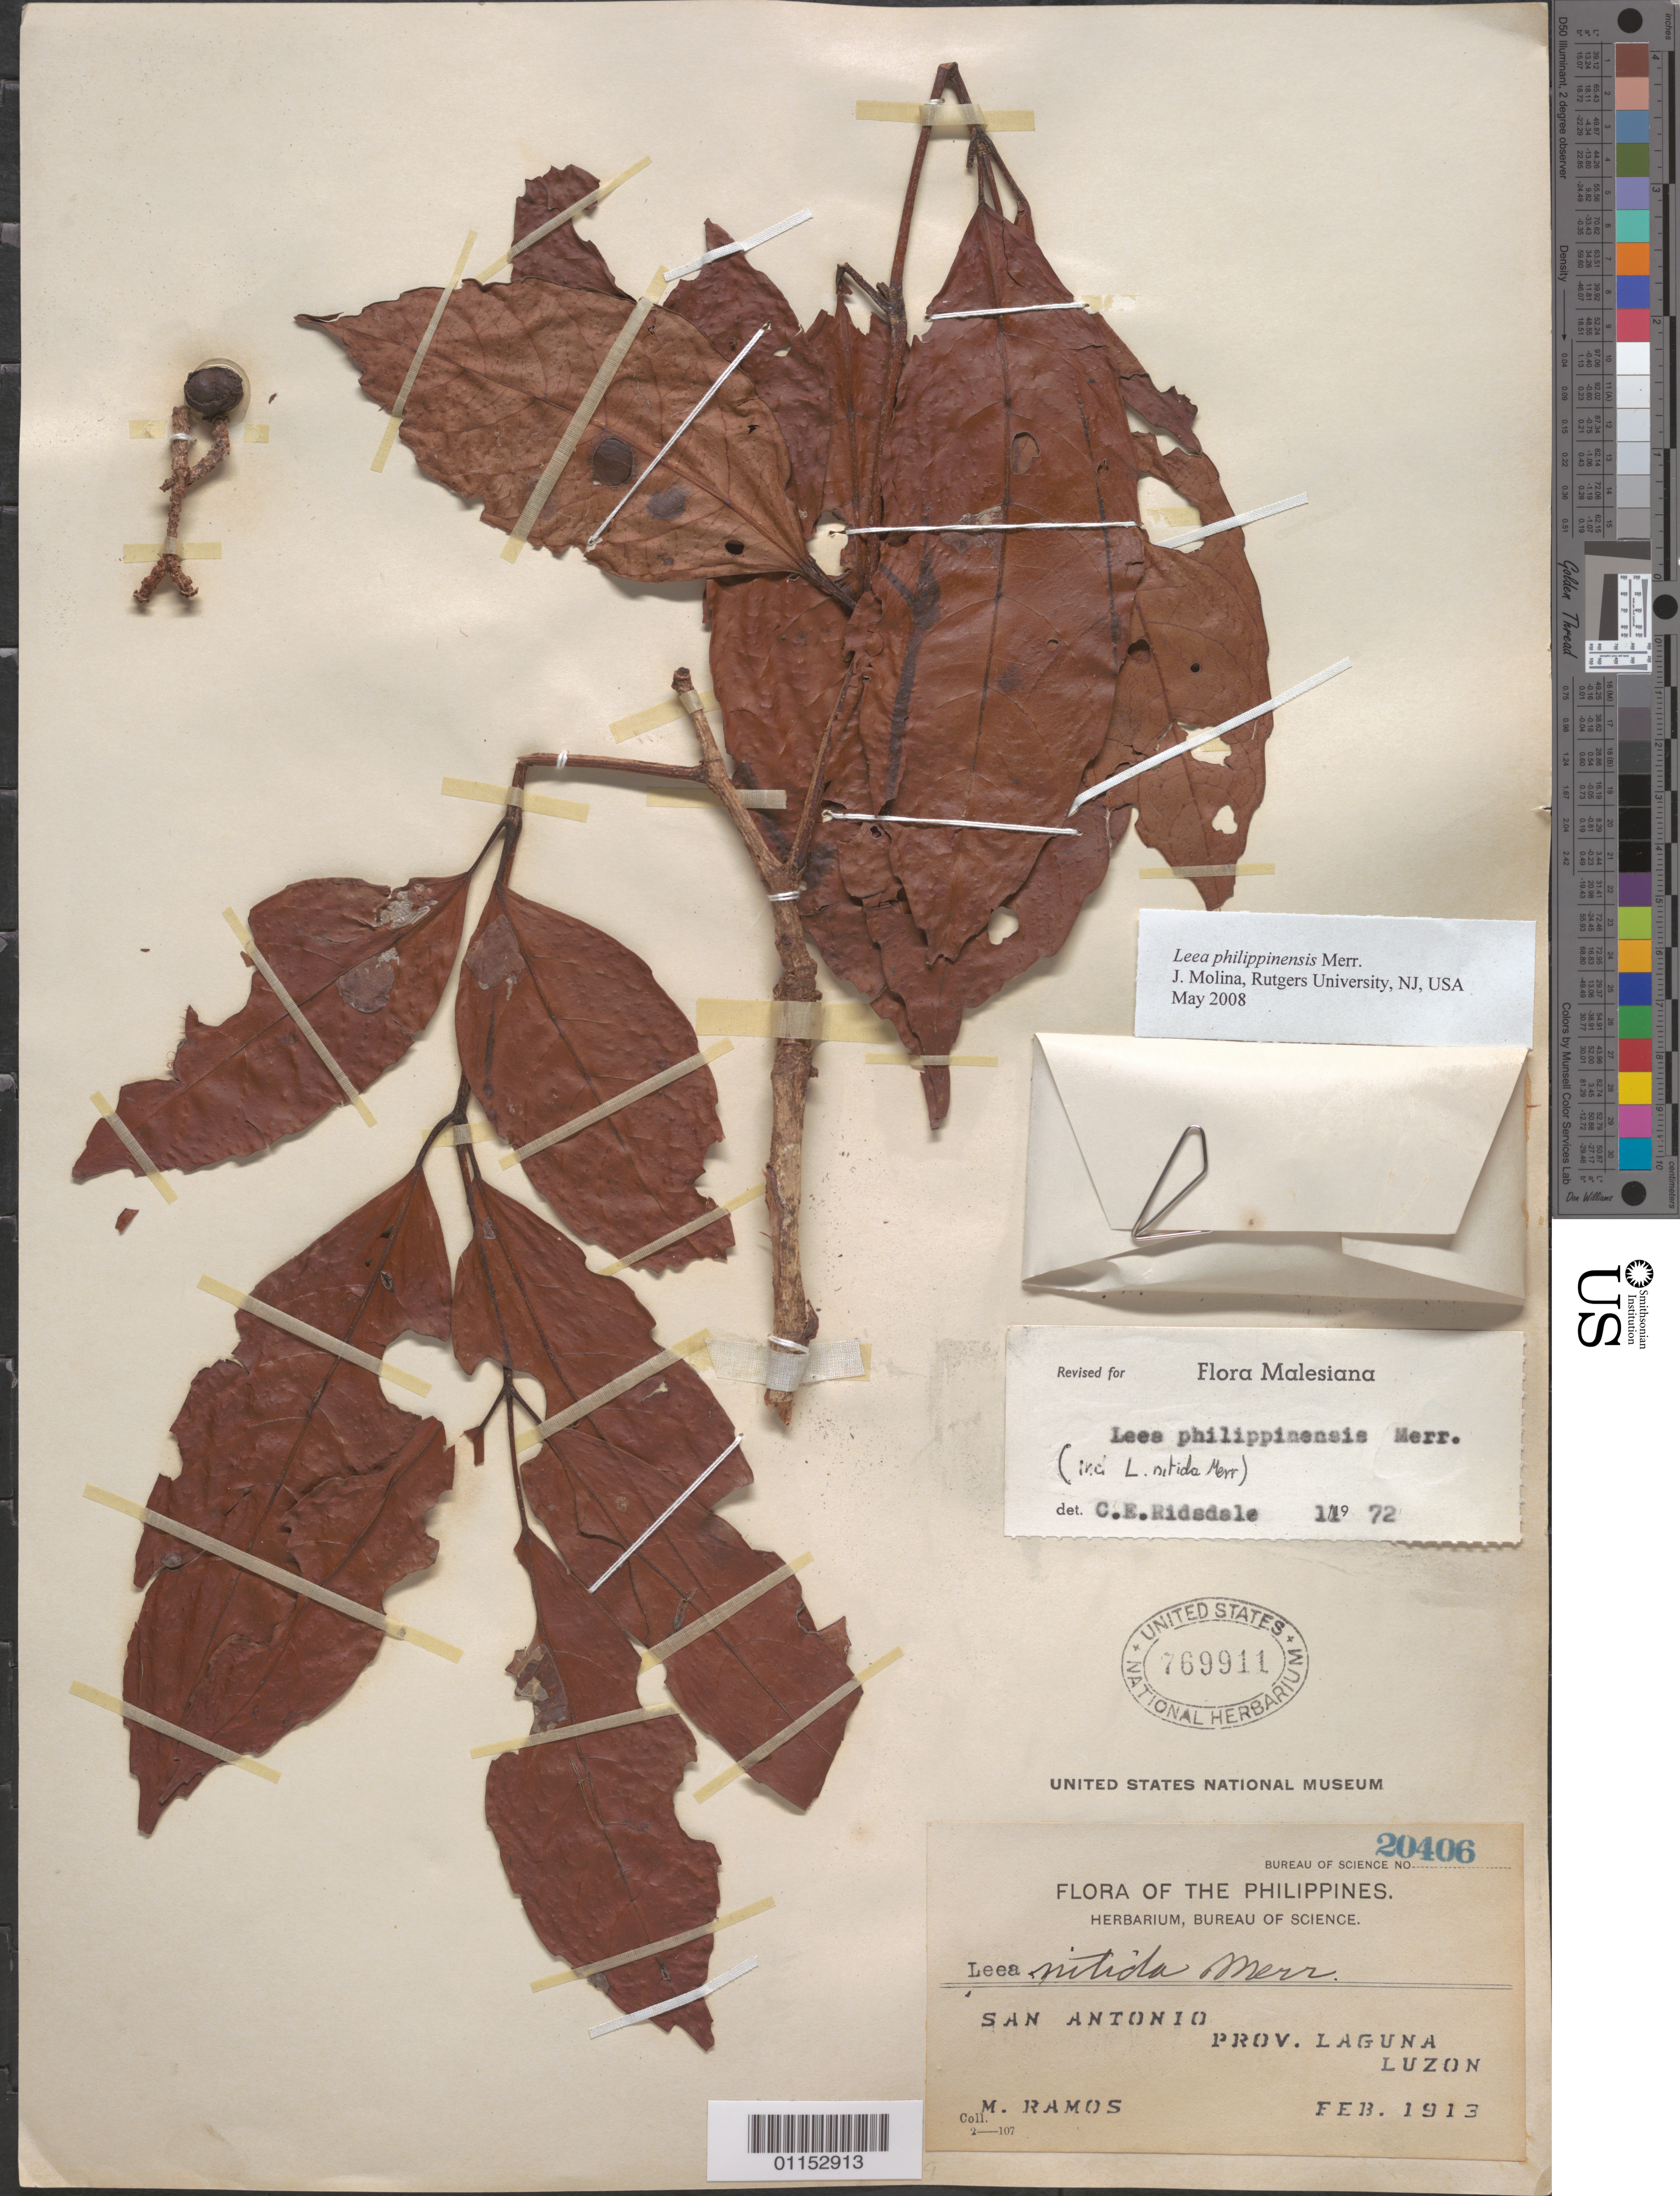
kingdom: Plantae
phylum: Tracheophyta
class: Magnoliopsida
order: Vitales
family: Vitaceae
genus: Leea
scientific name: Leea philippinensis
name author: Merr.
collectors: M. Ramos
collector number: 20406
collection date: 1913-02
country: Philippines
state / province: Calabarzon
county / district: Laguna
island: Luzon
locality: San Antonio.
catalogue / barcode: US 769911